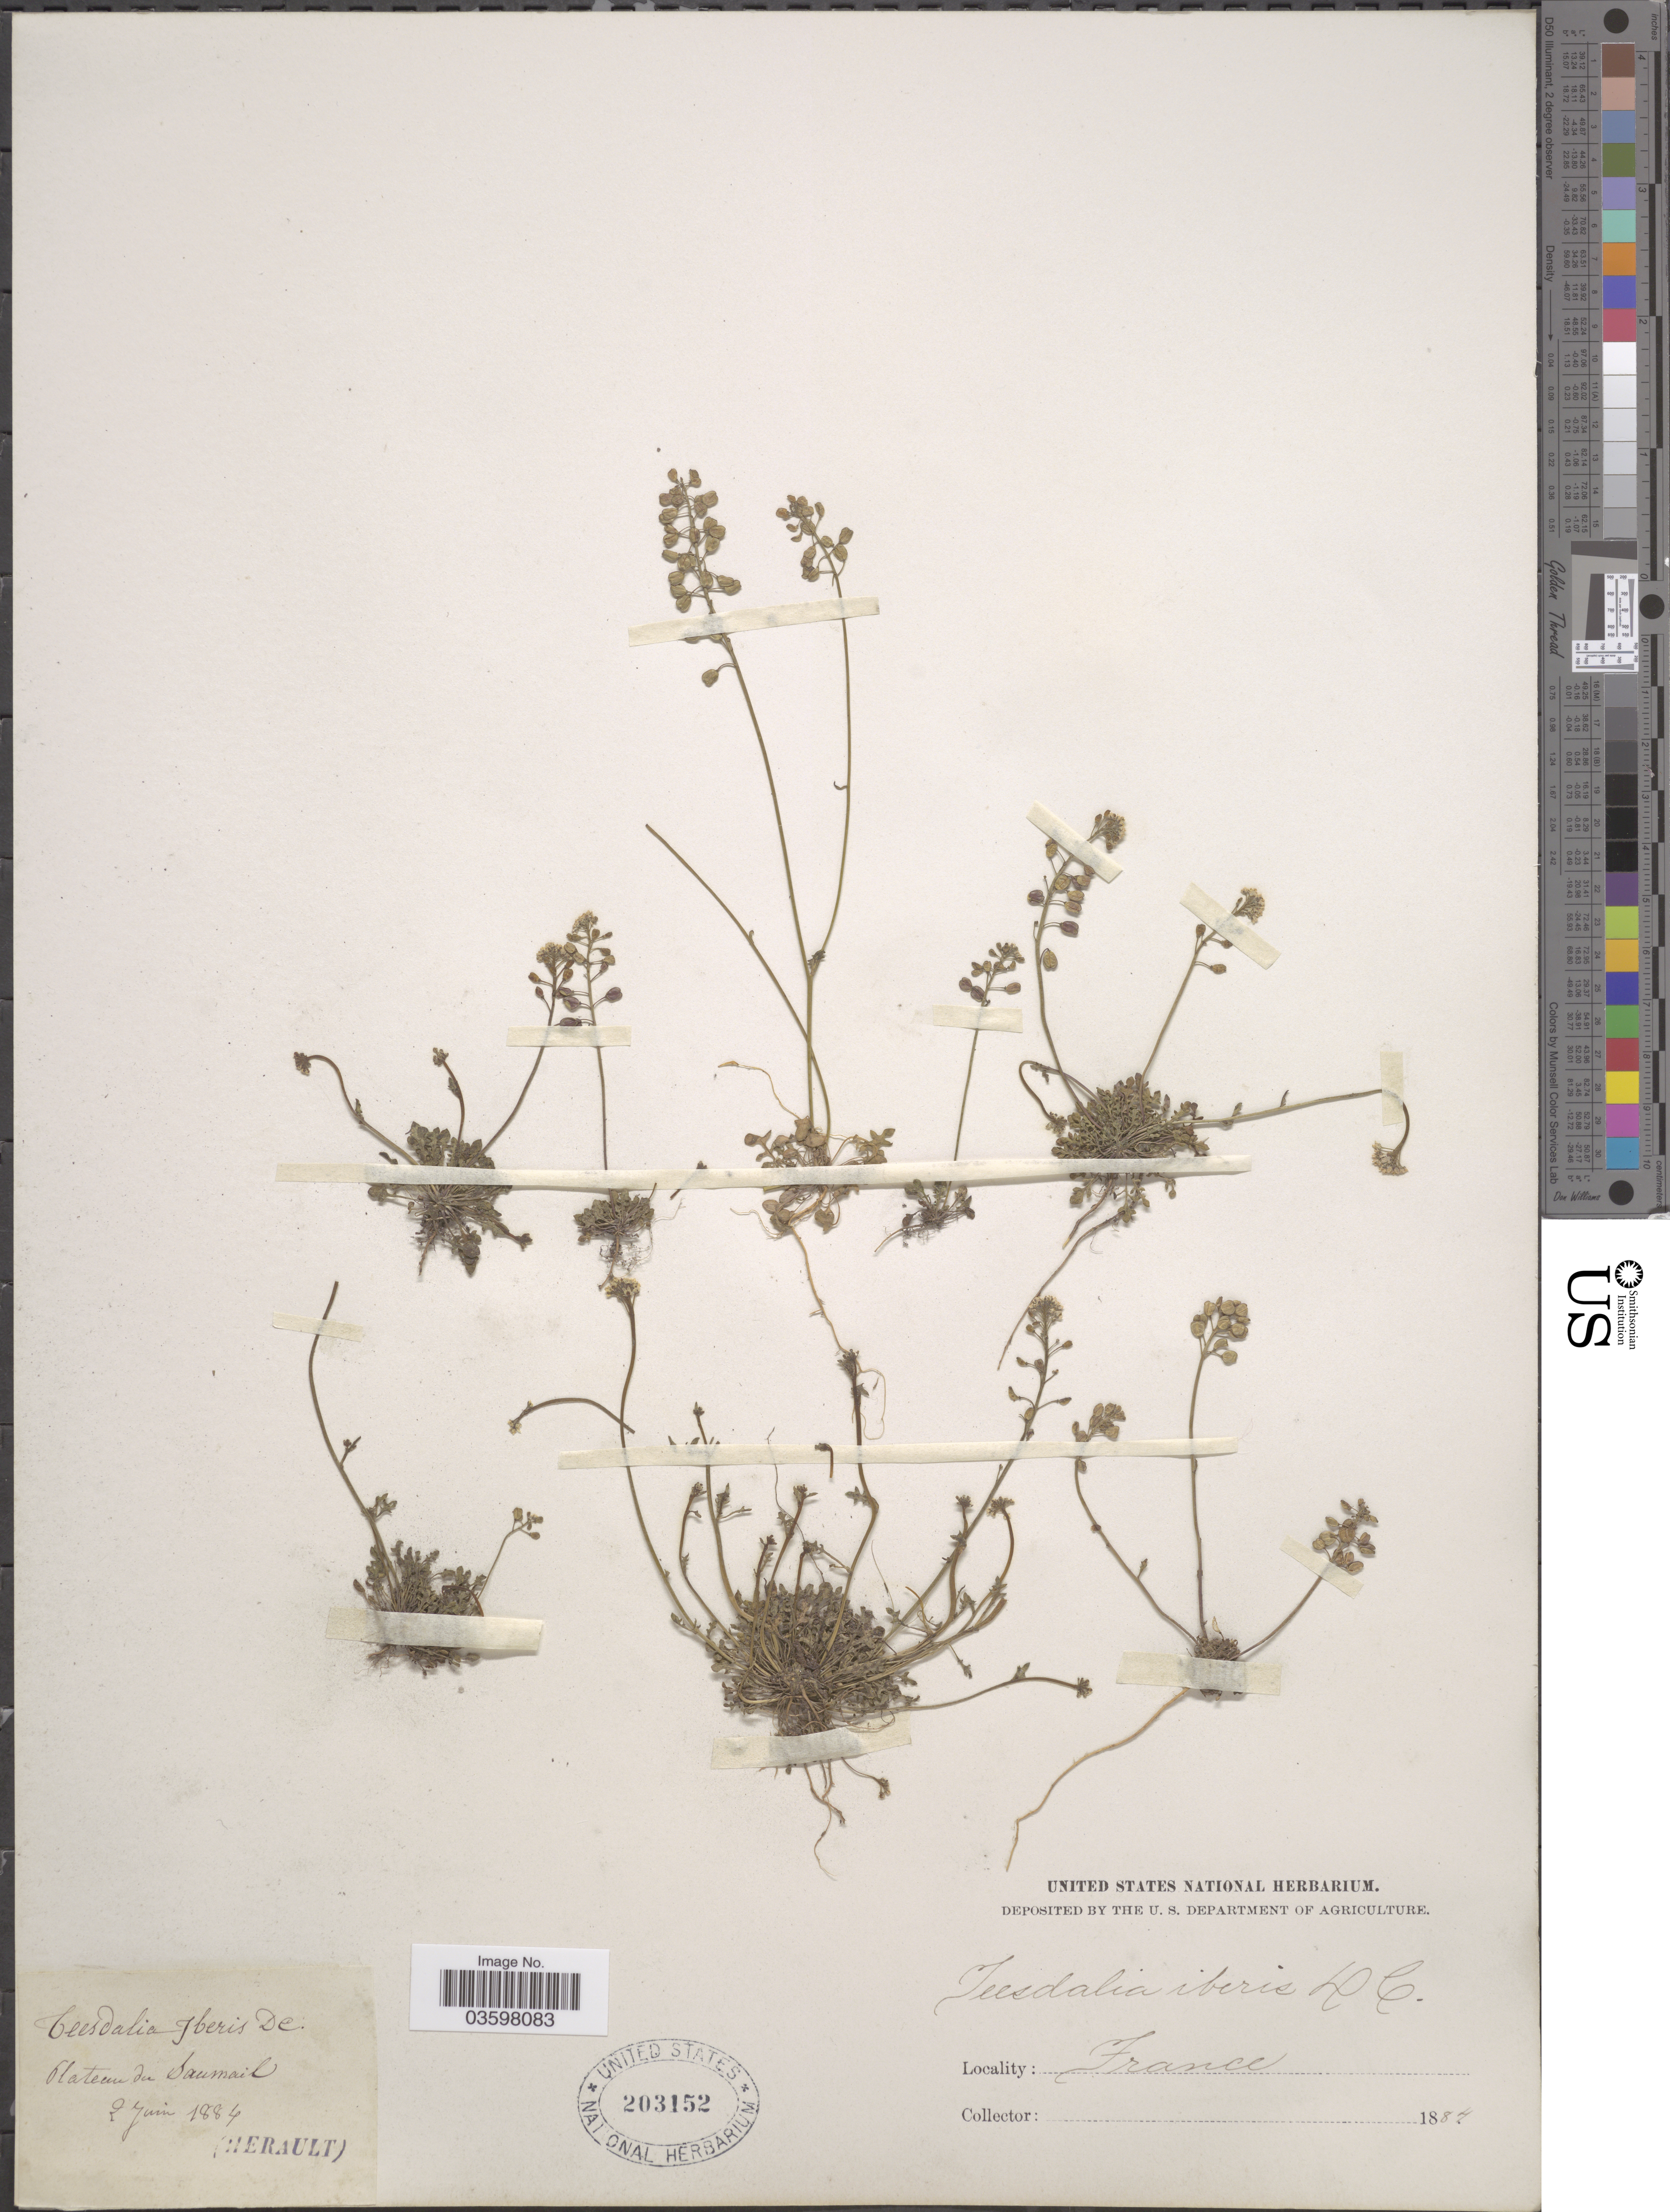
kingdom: Plantae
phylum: Tracheophyta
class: Magnoliopsida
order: Brassicales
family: Brassicaceae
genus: Teesdalia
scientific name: Teesdalia iberis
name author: DC.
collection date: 1884-06-02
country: France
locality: Plateau du Saumail.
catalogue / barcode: US 203152